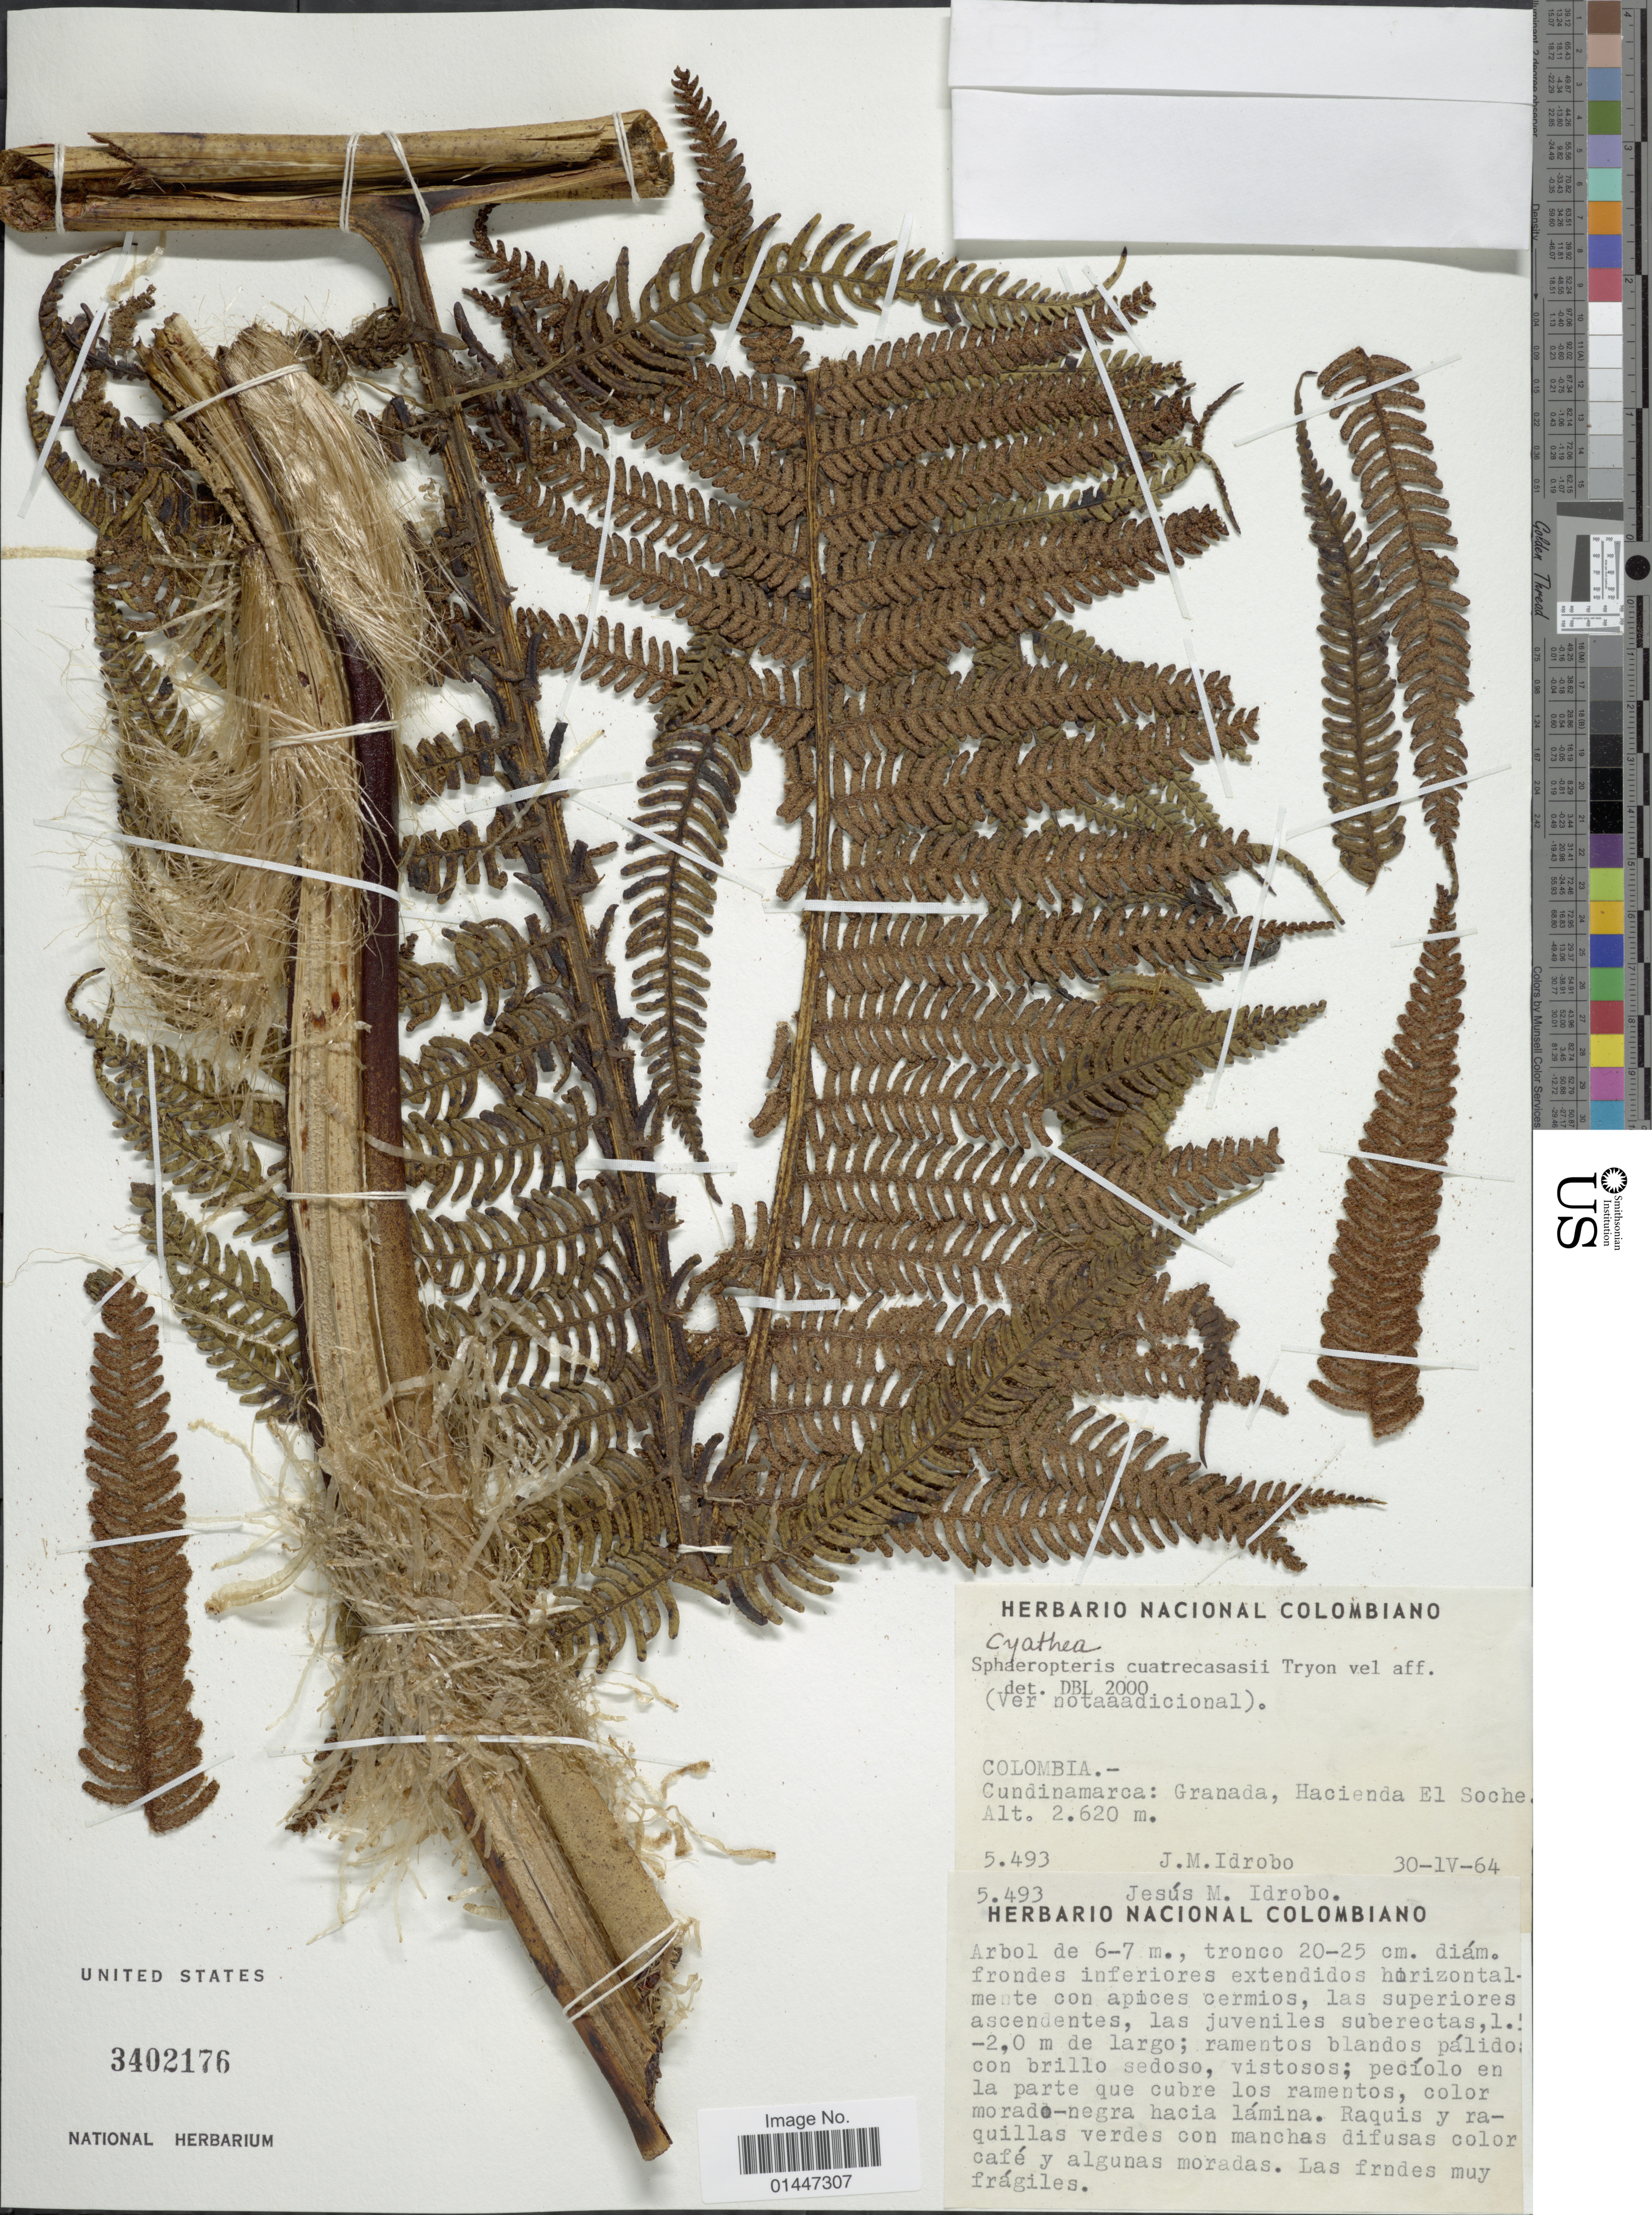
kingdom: Plantae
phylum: Tracheophyta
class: Polypodiopsida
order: Cyatheales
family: Cyatheaceae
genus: Sphaeropteris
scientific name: Sphaeropteris cuatrecasasii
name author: R.M. Tryon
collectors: J. M. Idrobo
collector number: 5.493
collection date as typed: Transcribed d/m/y: 30/5/64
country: Colombia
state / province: Cundinamarca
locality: Colombiano. Granada, Hacienda El Soche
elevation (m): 2620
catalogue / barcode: US 3402176